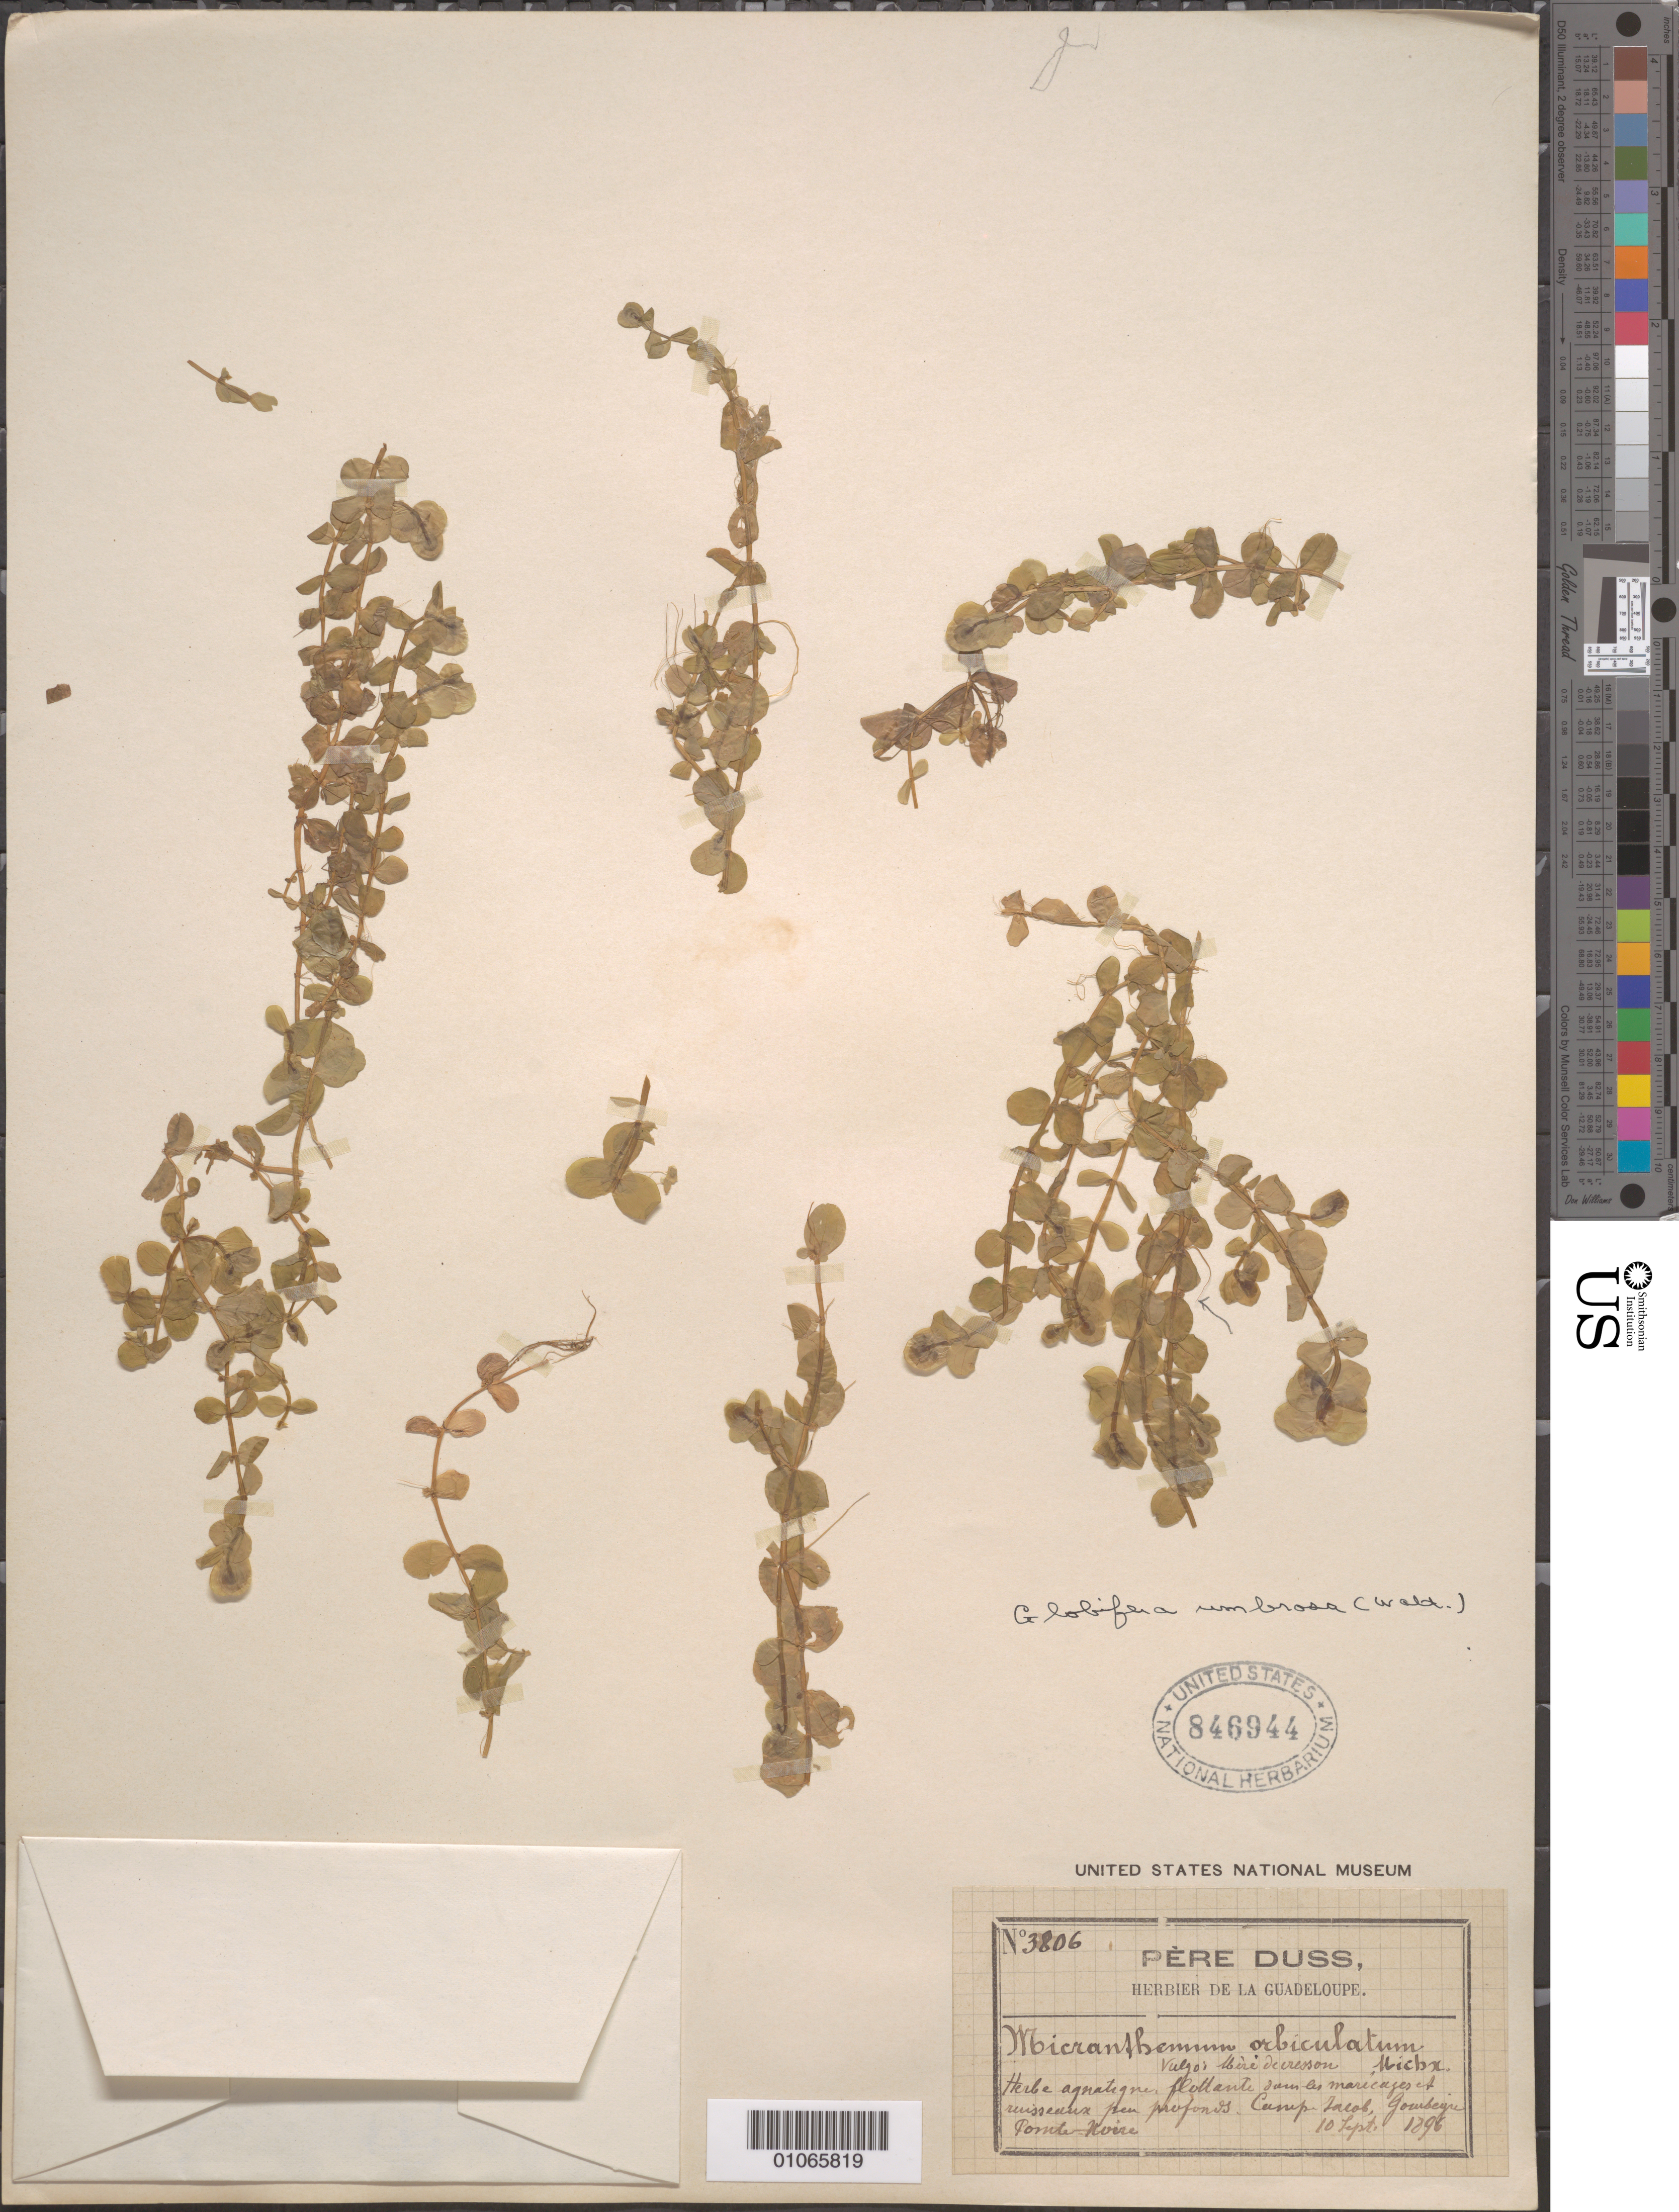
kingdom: Plantae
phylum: Tracheophyta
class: Magnoliopsida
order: Lamiales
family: Linderniaceae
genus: Micranthemum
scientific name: Micranthemum umbrosum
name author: (J.F. Gmel.) S.F. Blake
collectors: Père Duss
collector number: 3806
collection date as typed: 10 Sep 1896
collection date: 1896-09-10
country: Guadeloupe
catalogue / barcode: US 846944